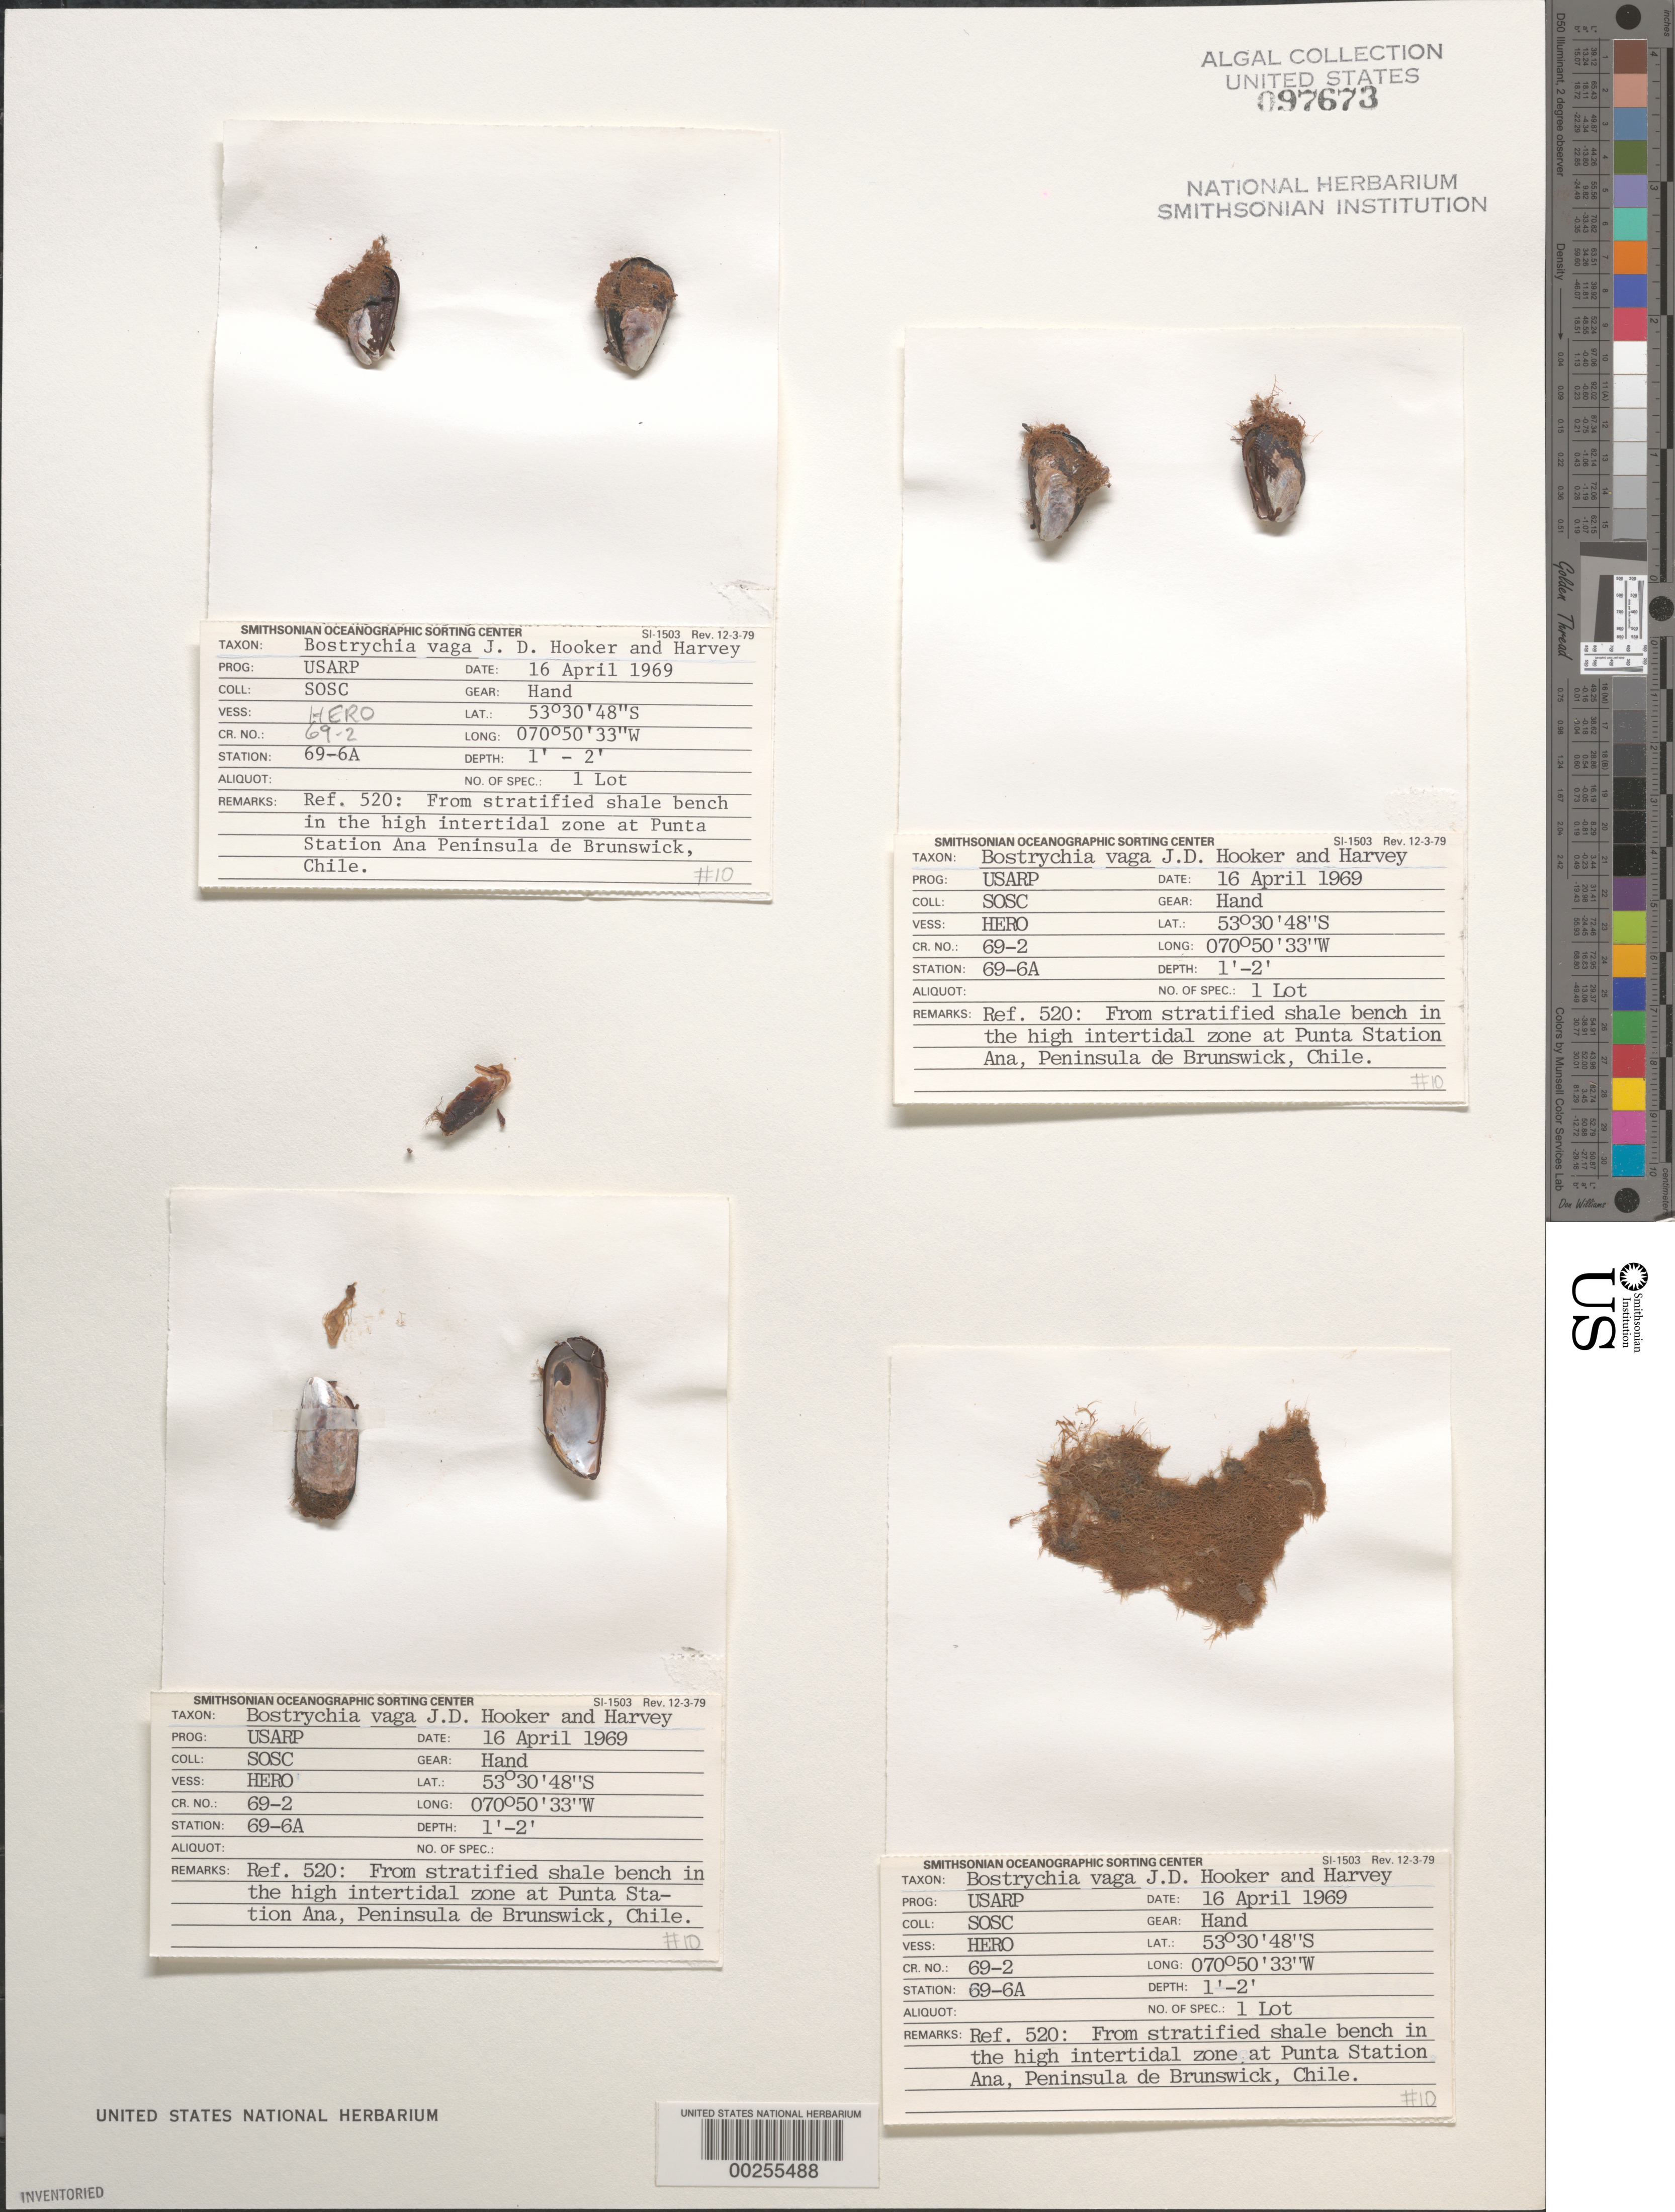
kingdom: Plantae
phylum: Rhodophyta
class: Florideophyceae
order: Ceramiales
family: Rhodomelaceae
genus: Bostrychia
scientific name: Bostrychia vaga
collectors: SOSC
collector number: Station 69-6a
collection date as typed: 16 Apr 1969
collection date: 1969-04-16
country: Chile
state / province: Magallanes y de la Antártica Chilena (XII)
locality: Peninsula de brunswick, punta station ana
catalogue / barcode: US 97673